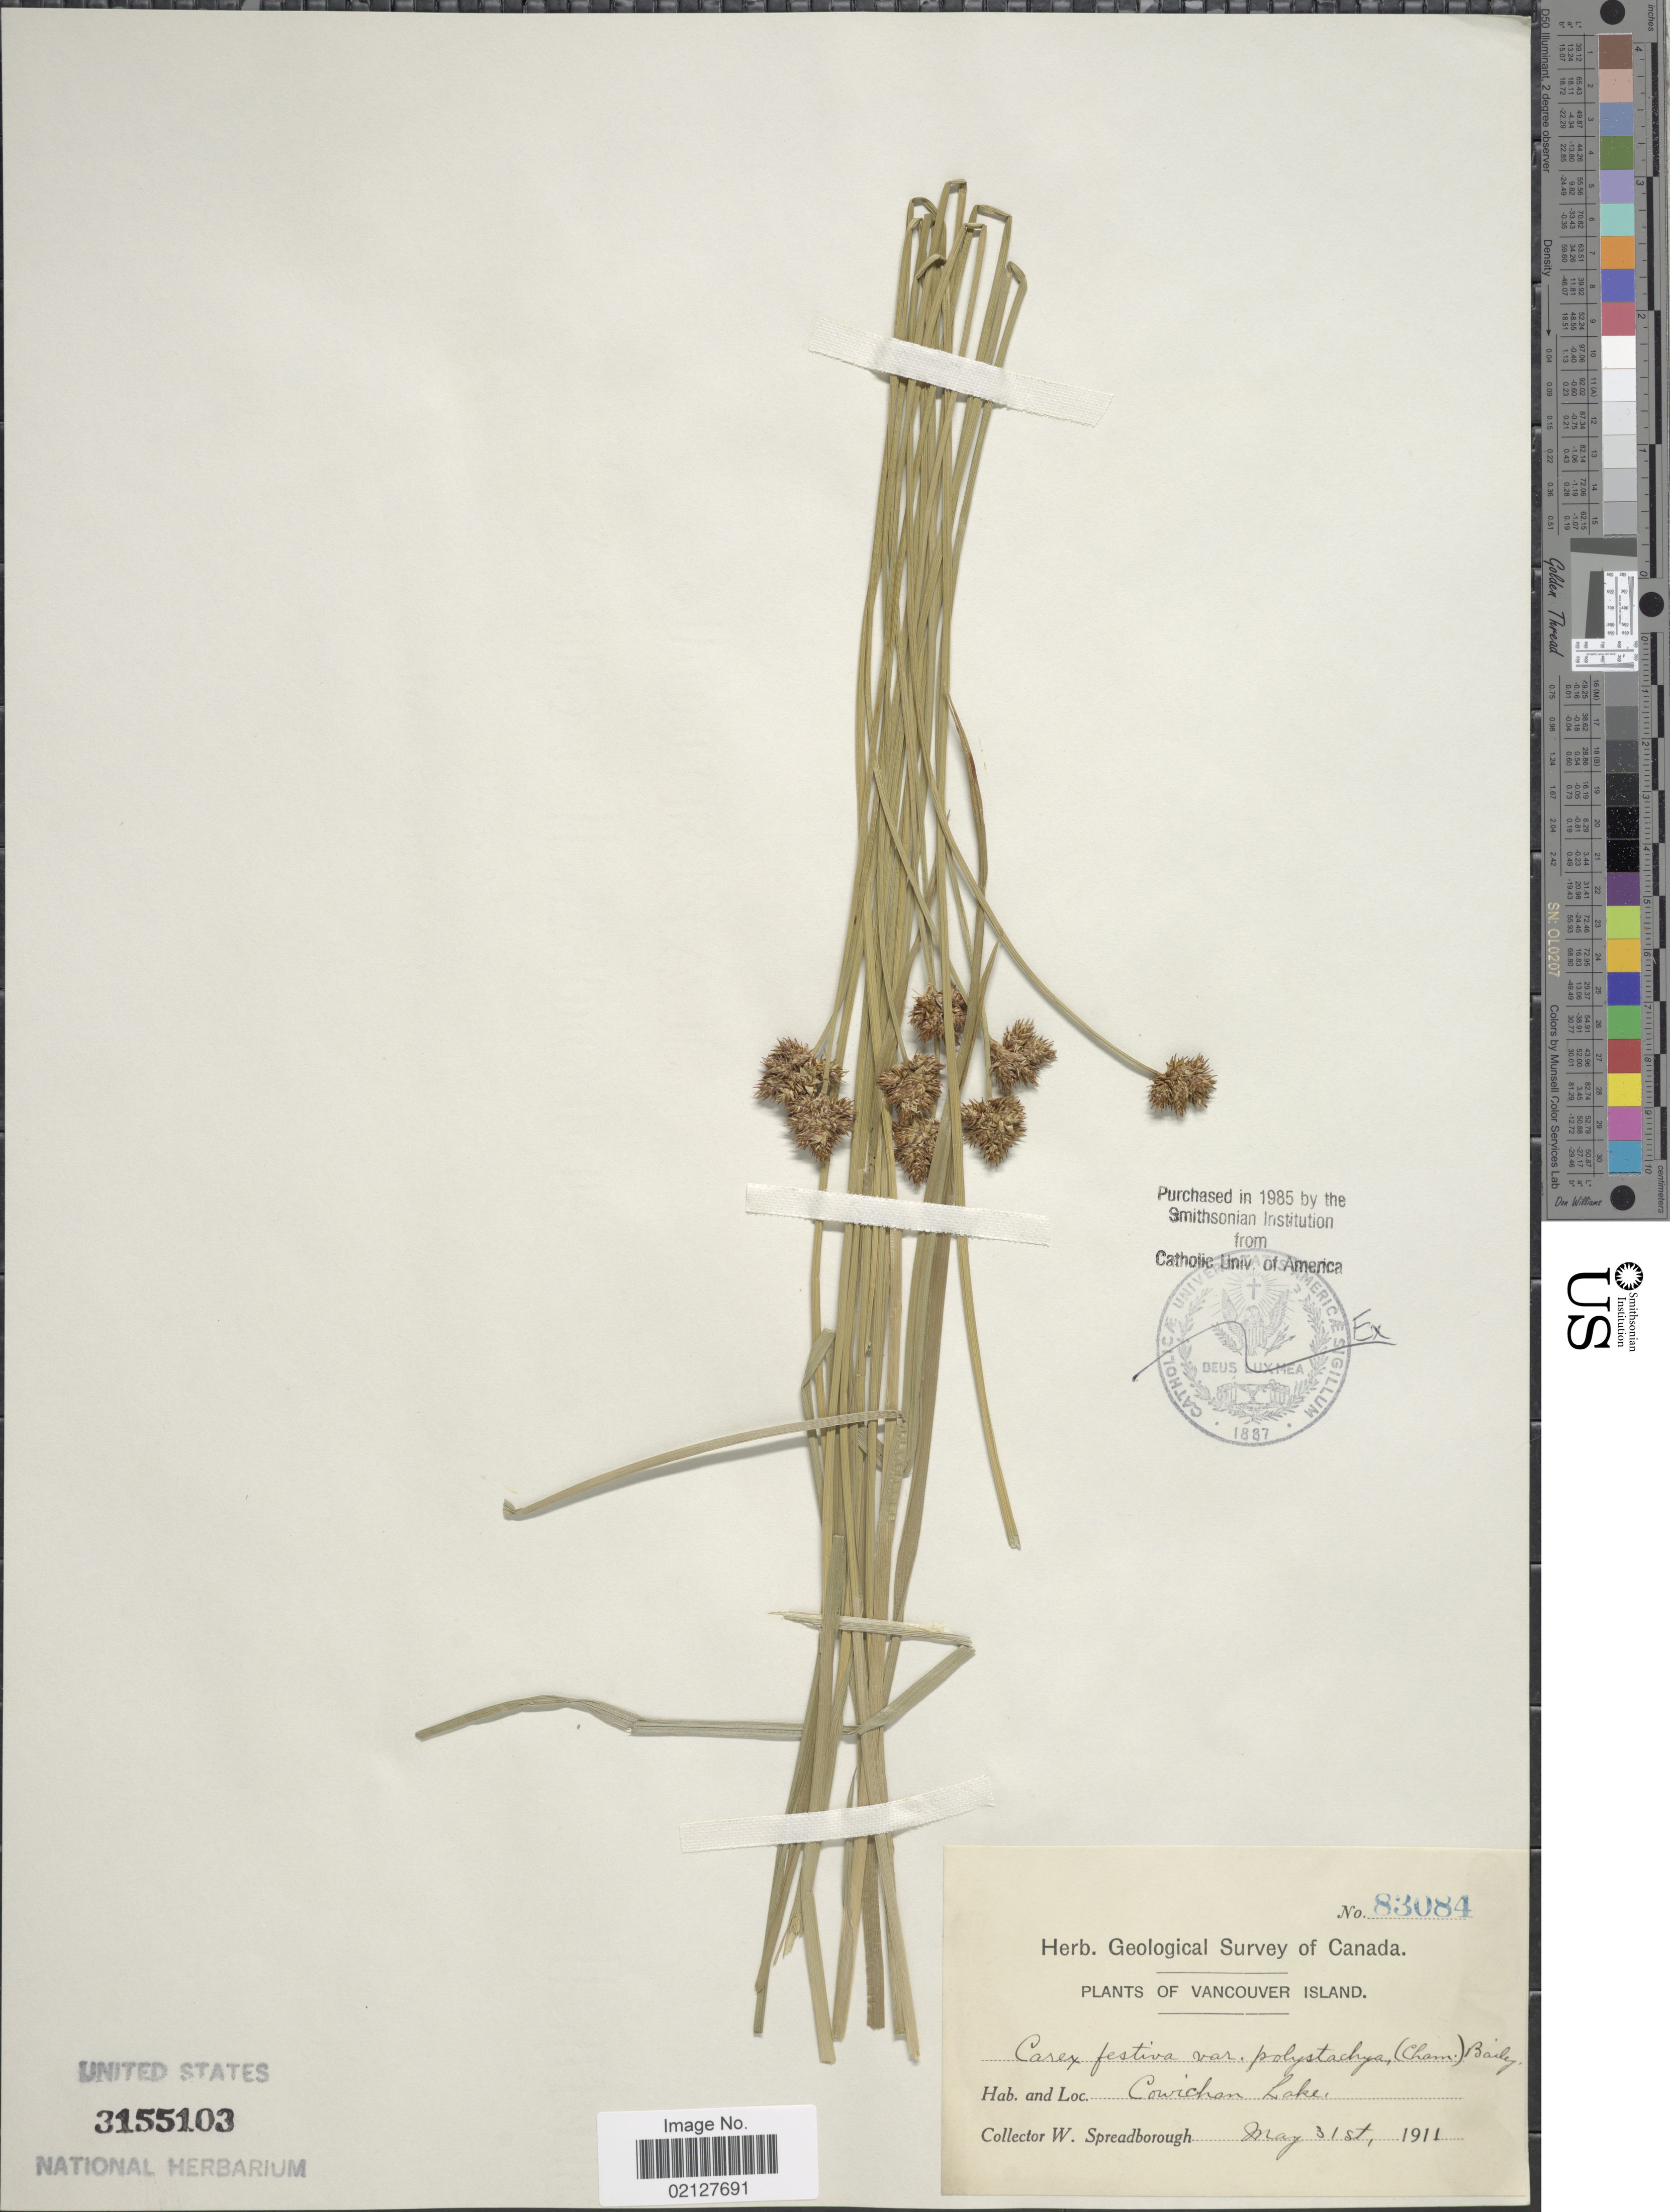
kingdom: Plantae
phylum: Tracheophyta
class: Liliopsida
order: Poales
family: Cyperaceae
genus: Carex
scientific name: Carex pachystachya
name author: Cham. ex Steud.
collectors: W. Spreadborough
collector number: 83084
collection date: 1911-05-31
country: Canada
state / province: British Columbia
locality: Vancouver Island. Cowichan Lake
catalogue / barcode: US 3155103